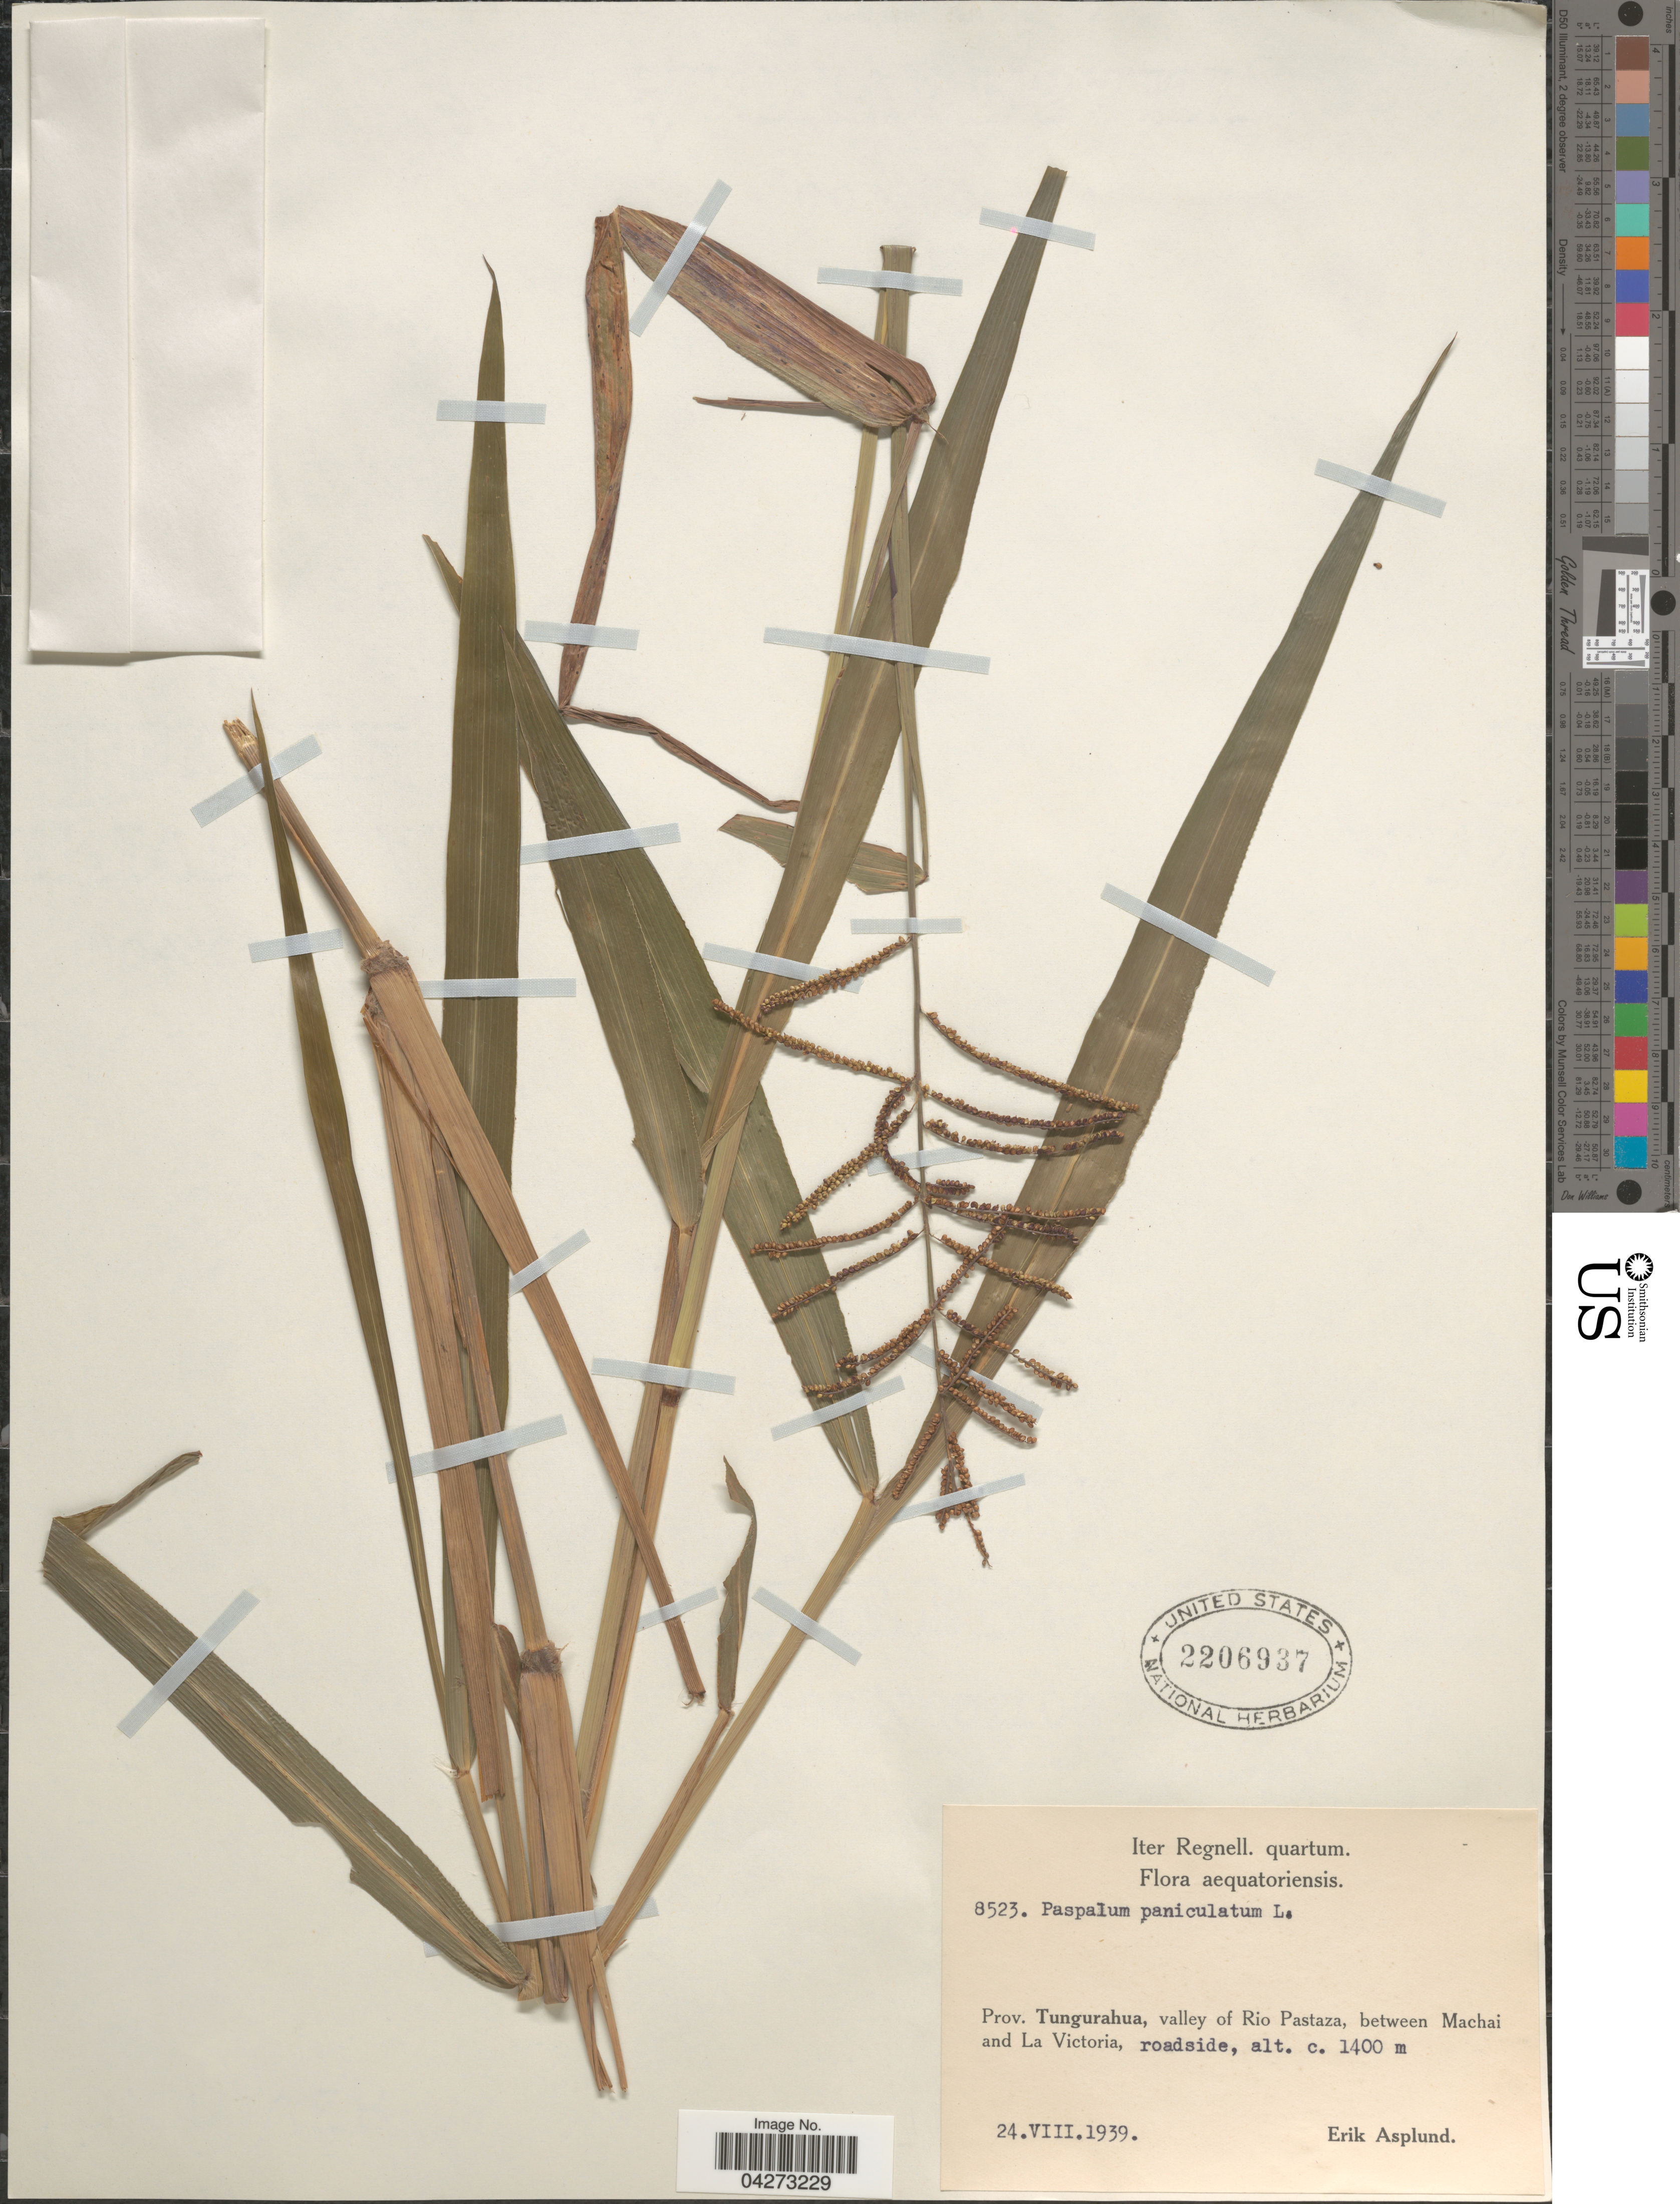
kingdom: Plantae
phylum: Tracheophyta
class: Liliopsida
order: Poales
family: Poaceae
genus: Paspalum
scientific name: Paspalum paniculatum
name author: L.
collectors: E. Asplund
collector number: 8523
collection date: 1939-08-24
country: Ecuador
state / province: Tungurahua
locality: Iter Regnell. quartum. Valley of Rio Pastaza, between Machai and La Victoria, roadside.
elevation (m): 1400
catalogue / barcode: US 2206937